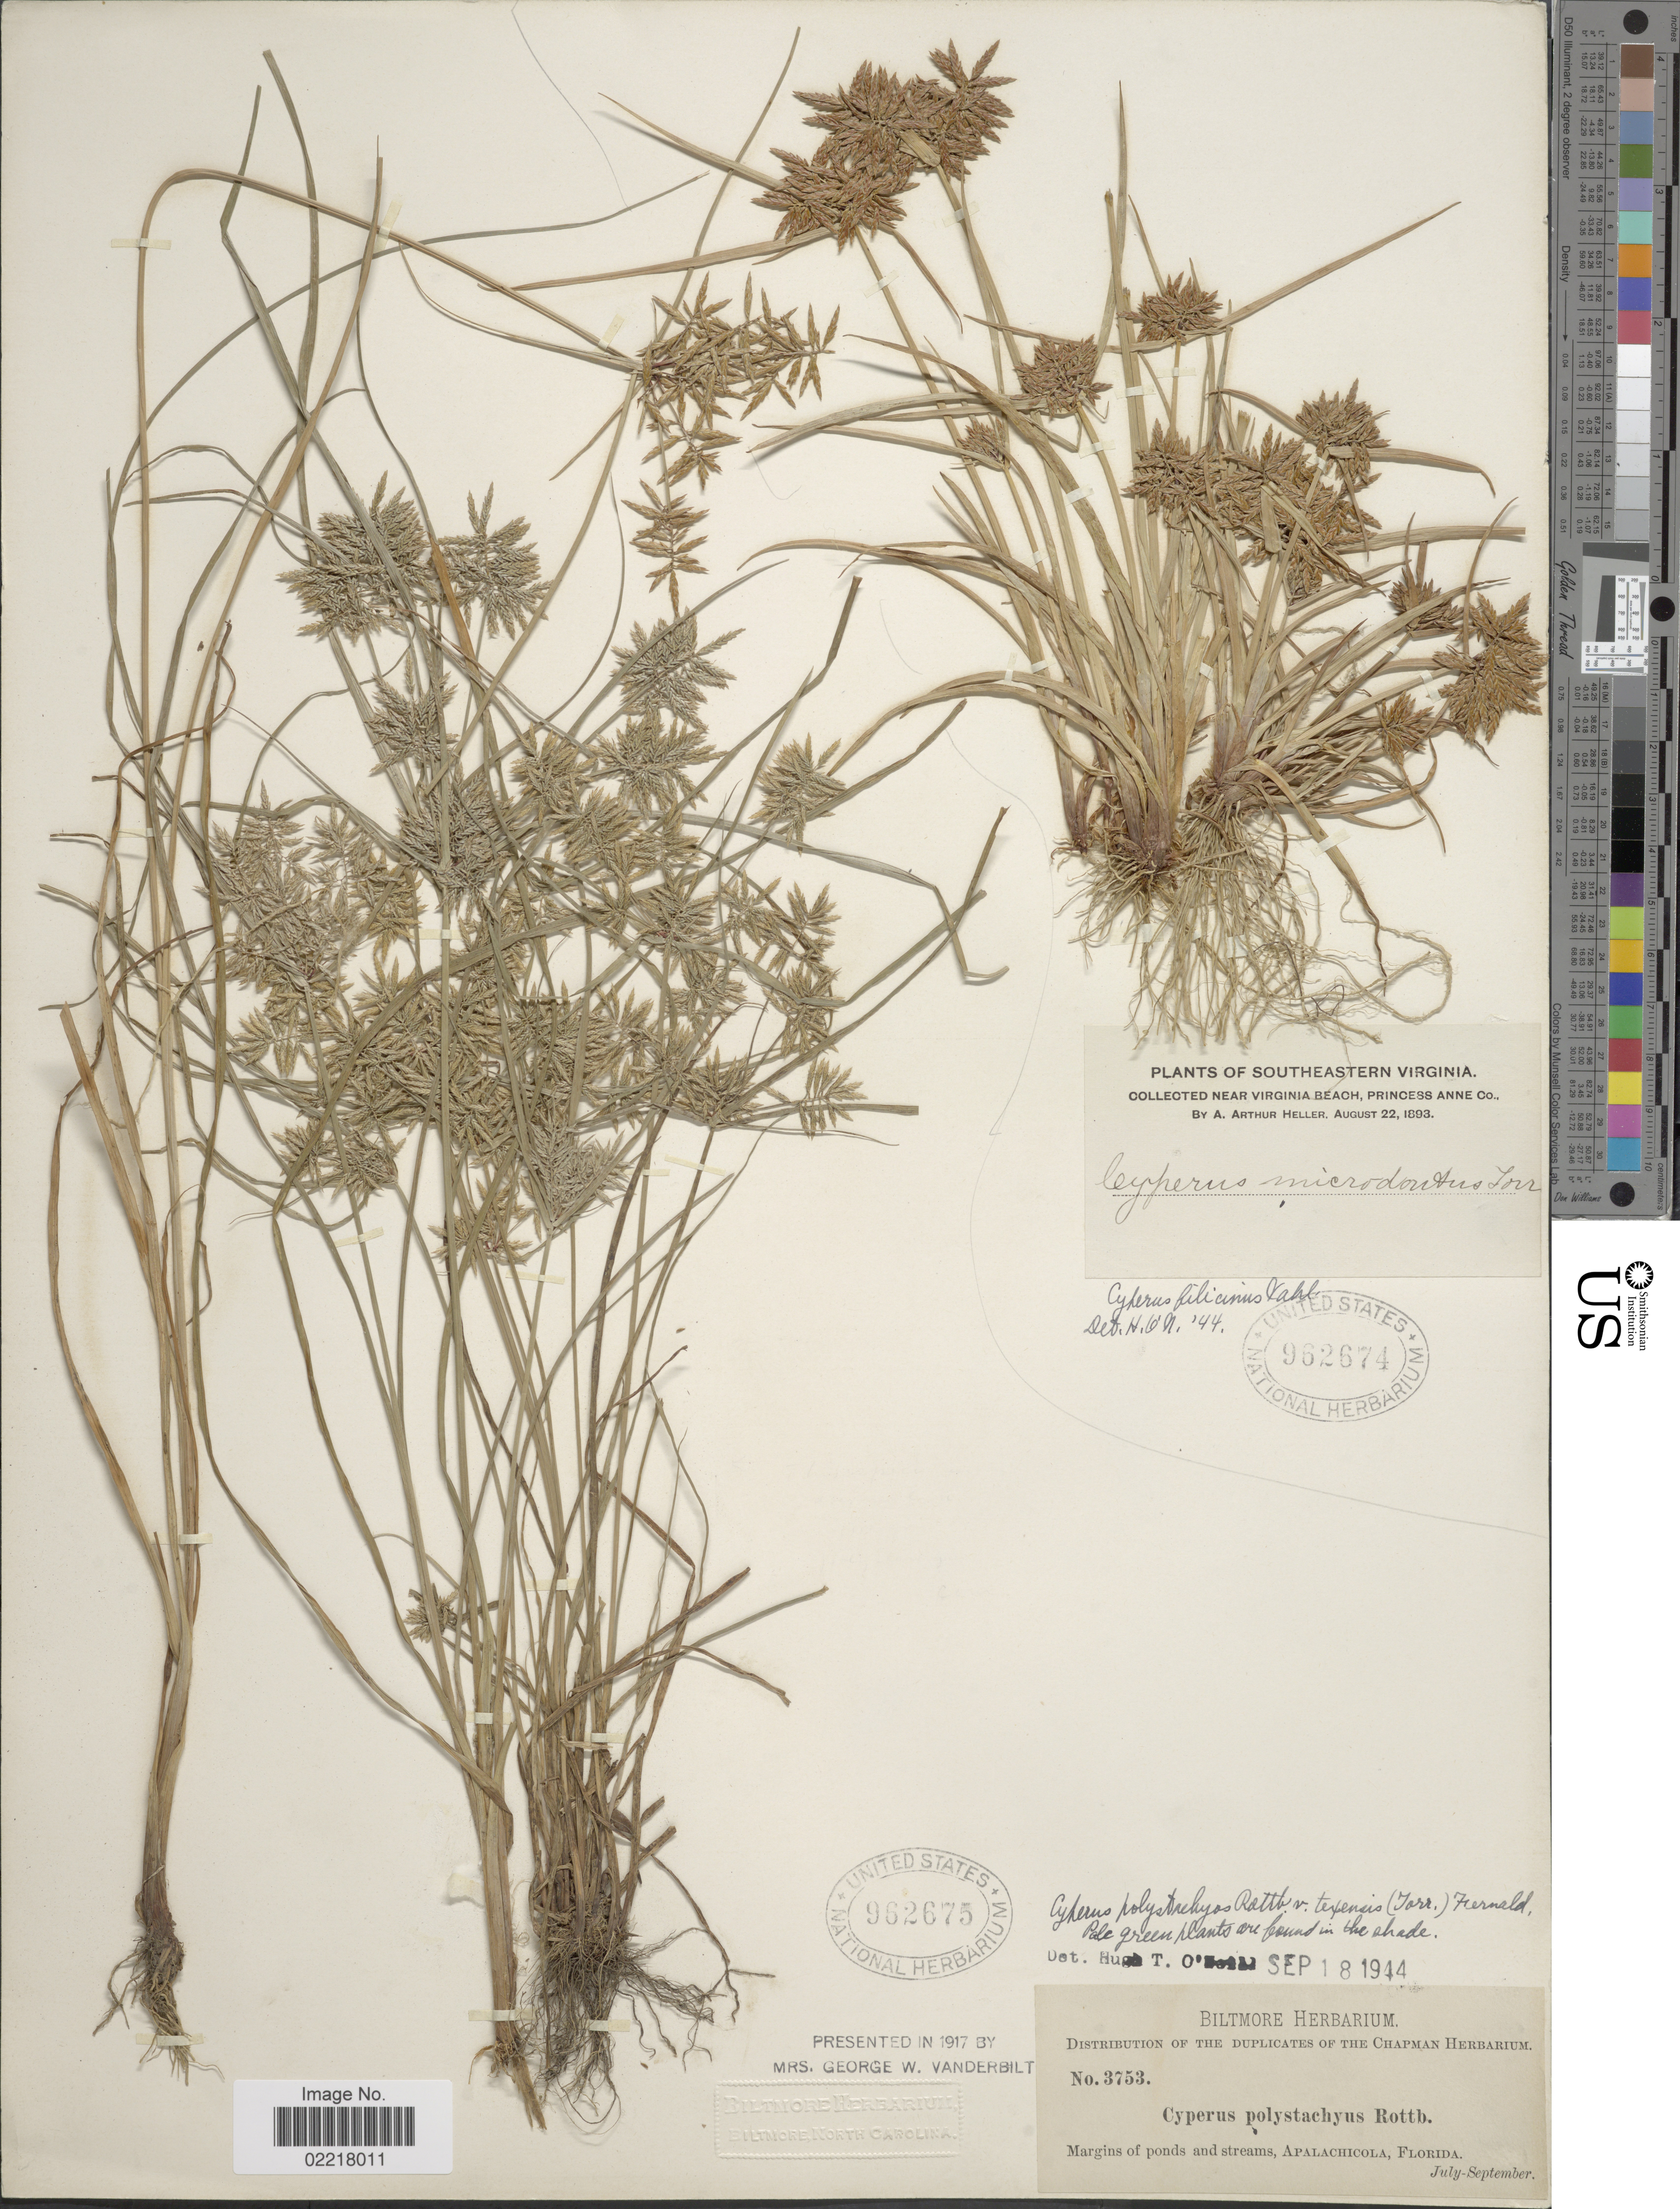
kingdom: Plantae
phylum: Tracheophyta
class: Liliopsida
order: Poales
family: Cyperaceae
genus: Cyperus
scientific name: Cyperus polystachyos var. texensis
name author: (Torr.) Fernald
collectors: ex herb. Biltmore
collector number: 3753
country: United States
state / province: Florida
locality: Margins of ponds and streams, Apalachicola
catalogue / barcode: US 962675-2